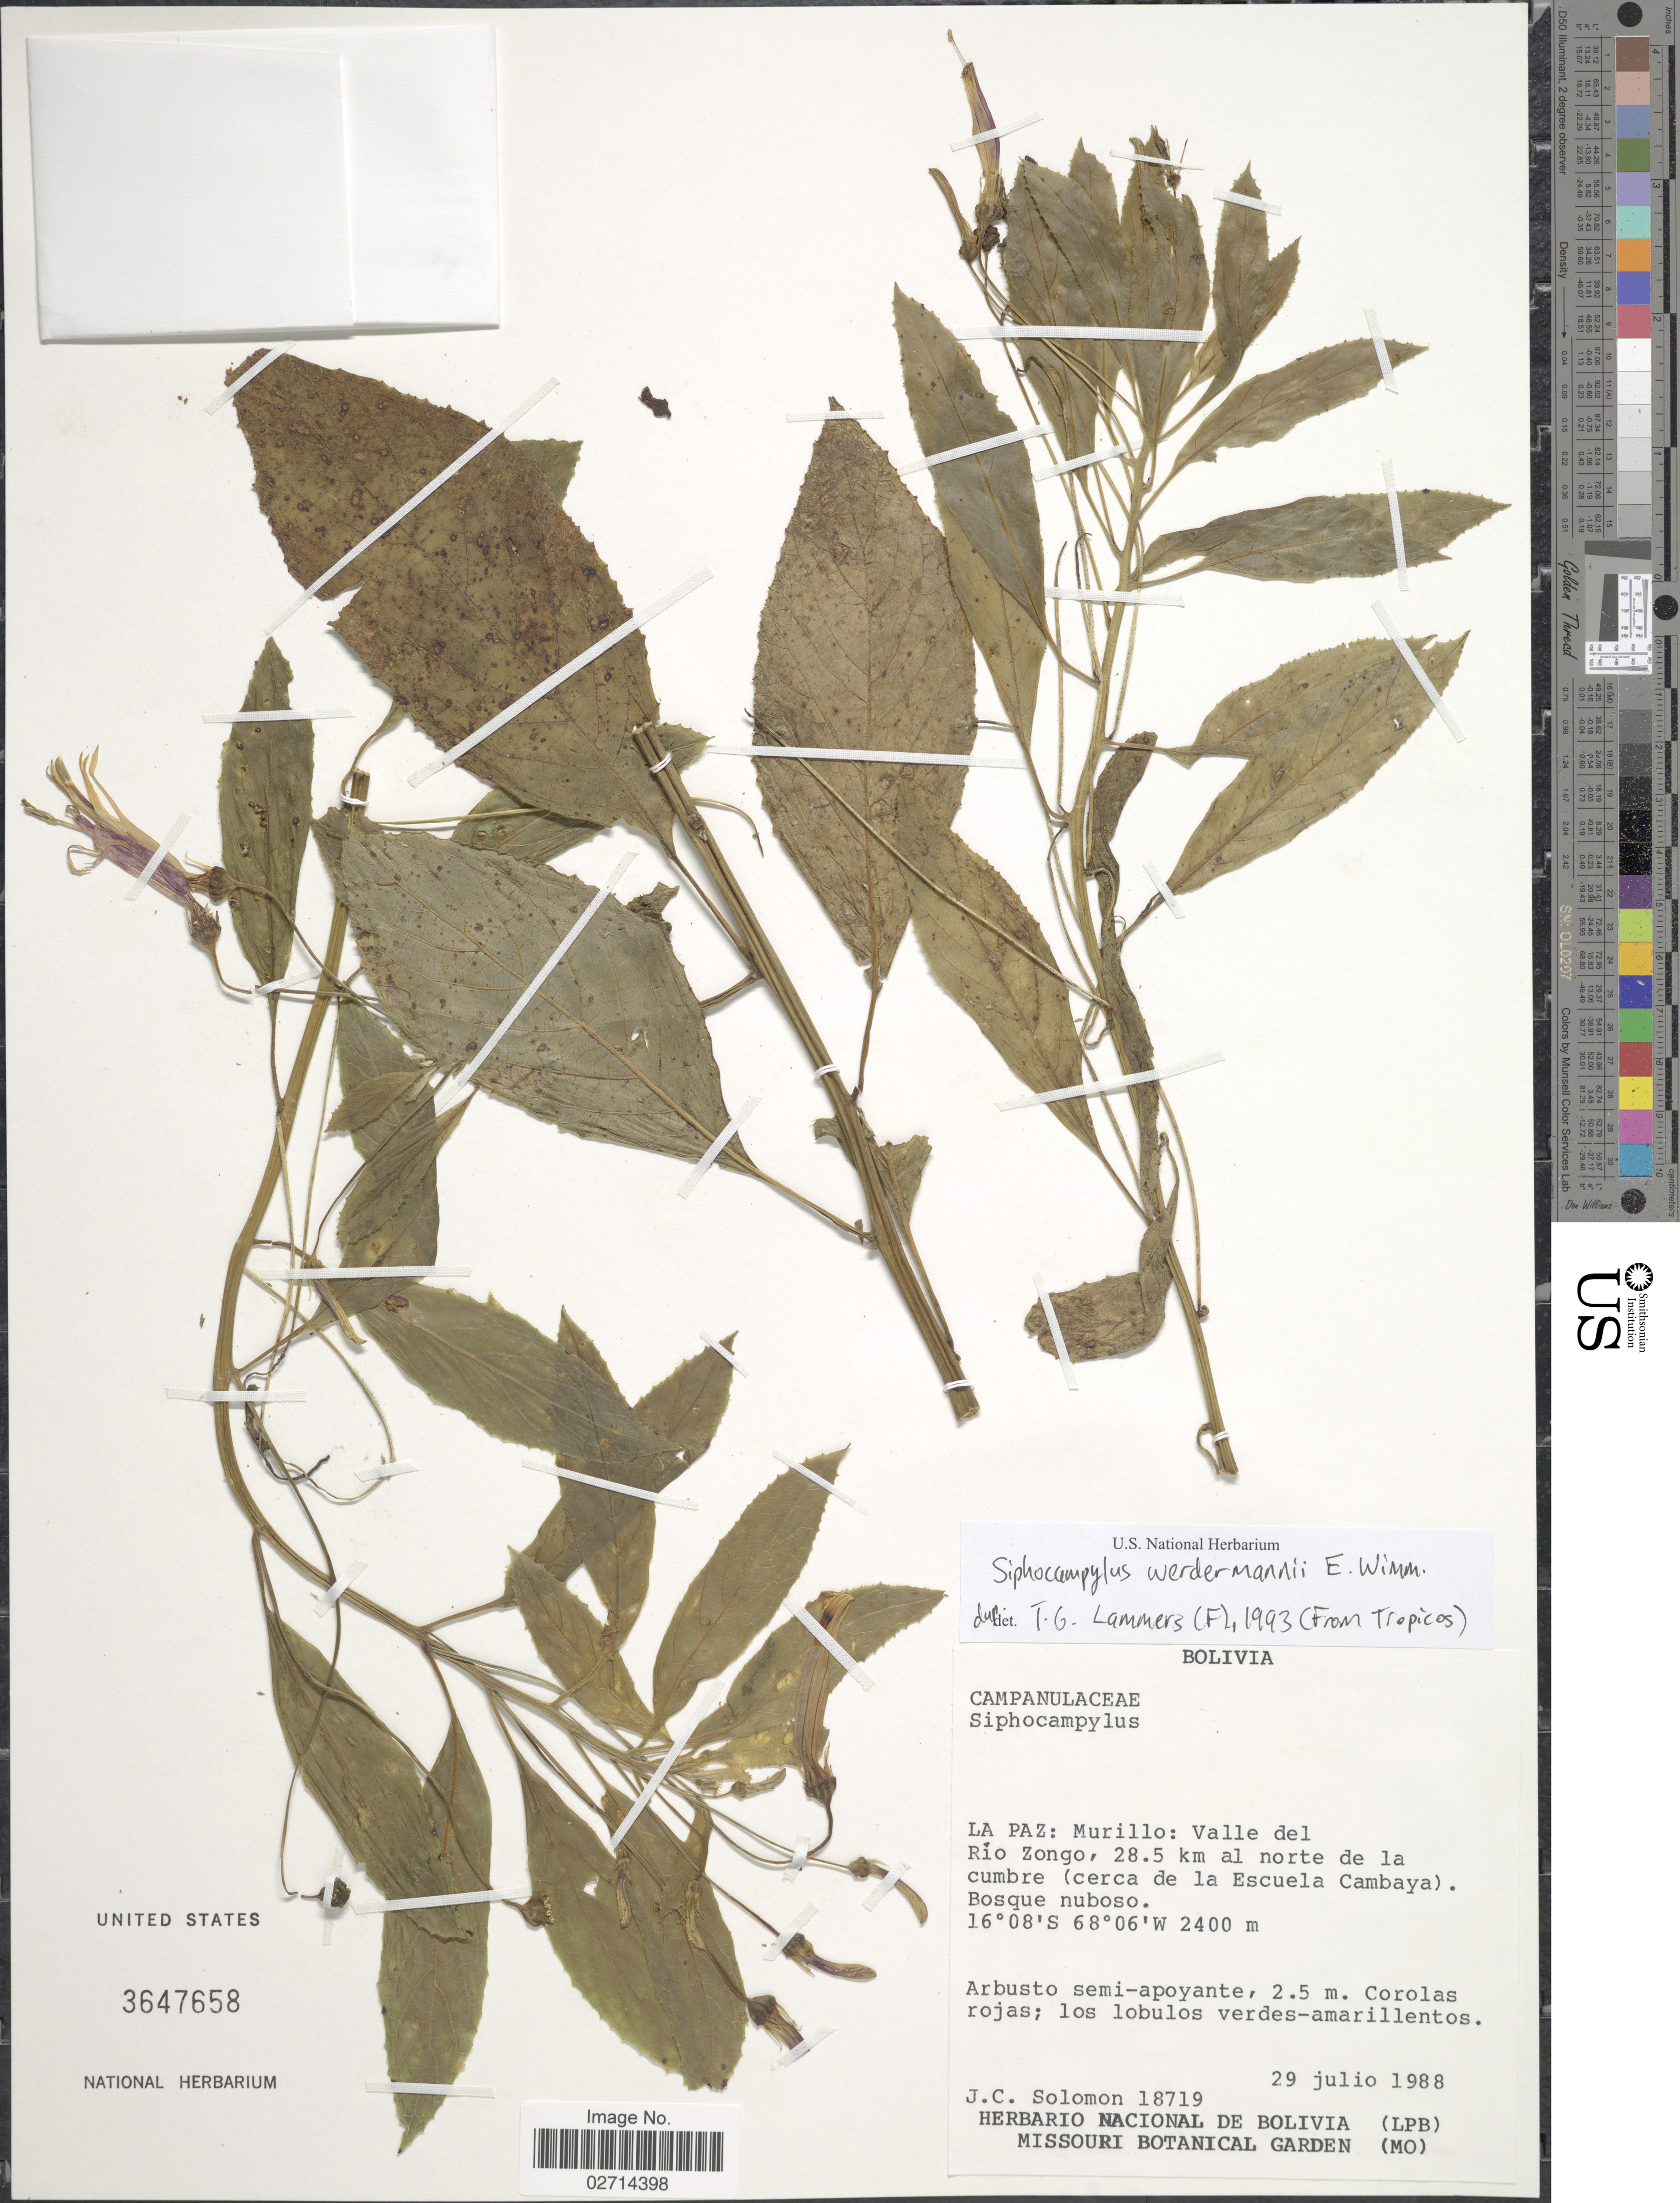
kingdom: Plantae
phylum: Tracheophyta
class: Magnoliopsida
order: Asterales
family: Campanulaceae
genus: Siphocampylus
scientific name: Siphocampylus werdermannii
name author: E. Wimm.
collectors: J. C. Solomon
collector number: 18719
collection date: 1988-07-29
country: Bolivia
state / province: La Paz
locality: Murillo: Valle del Rio Zongo, 28.5 km al norte de la cumbre (cerca de la Escuela Cambaya), Bosque nuboso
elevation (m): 2400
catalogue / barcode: US 3647658